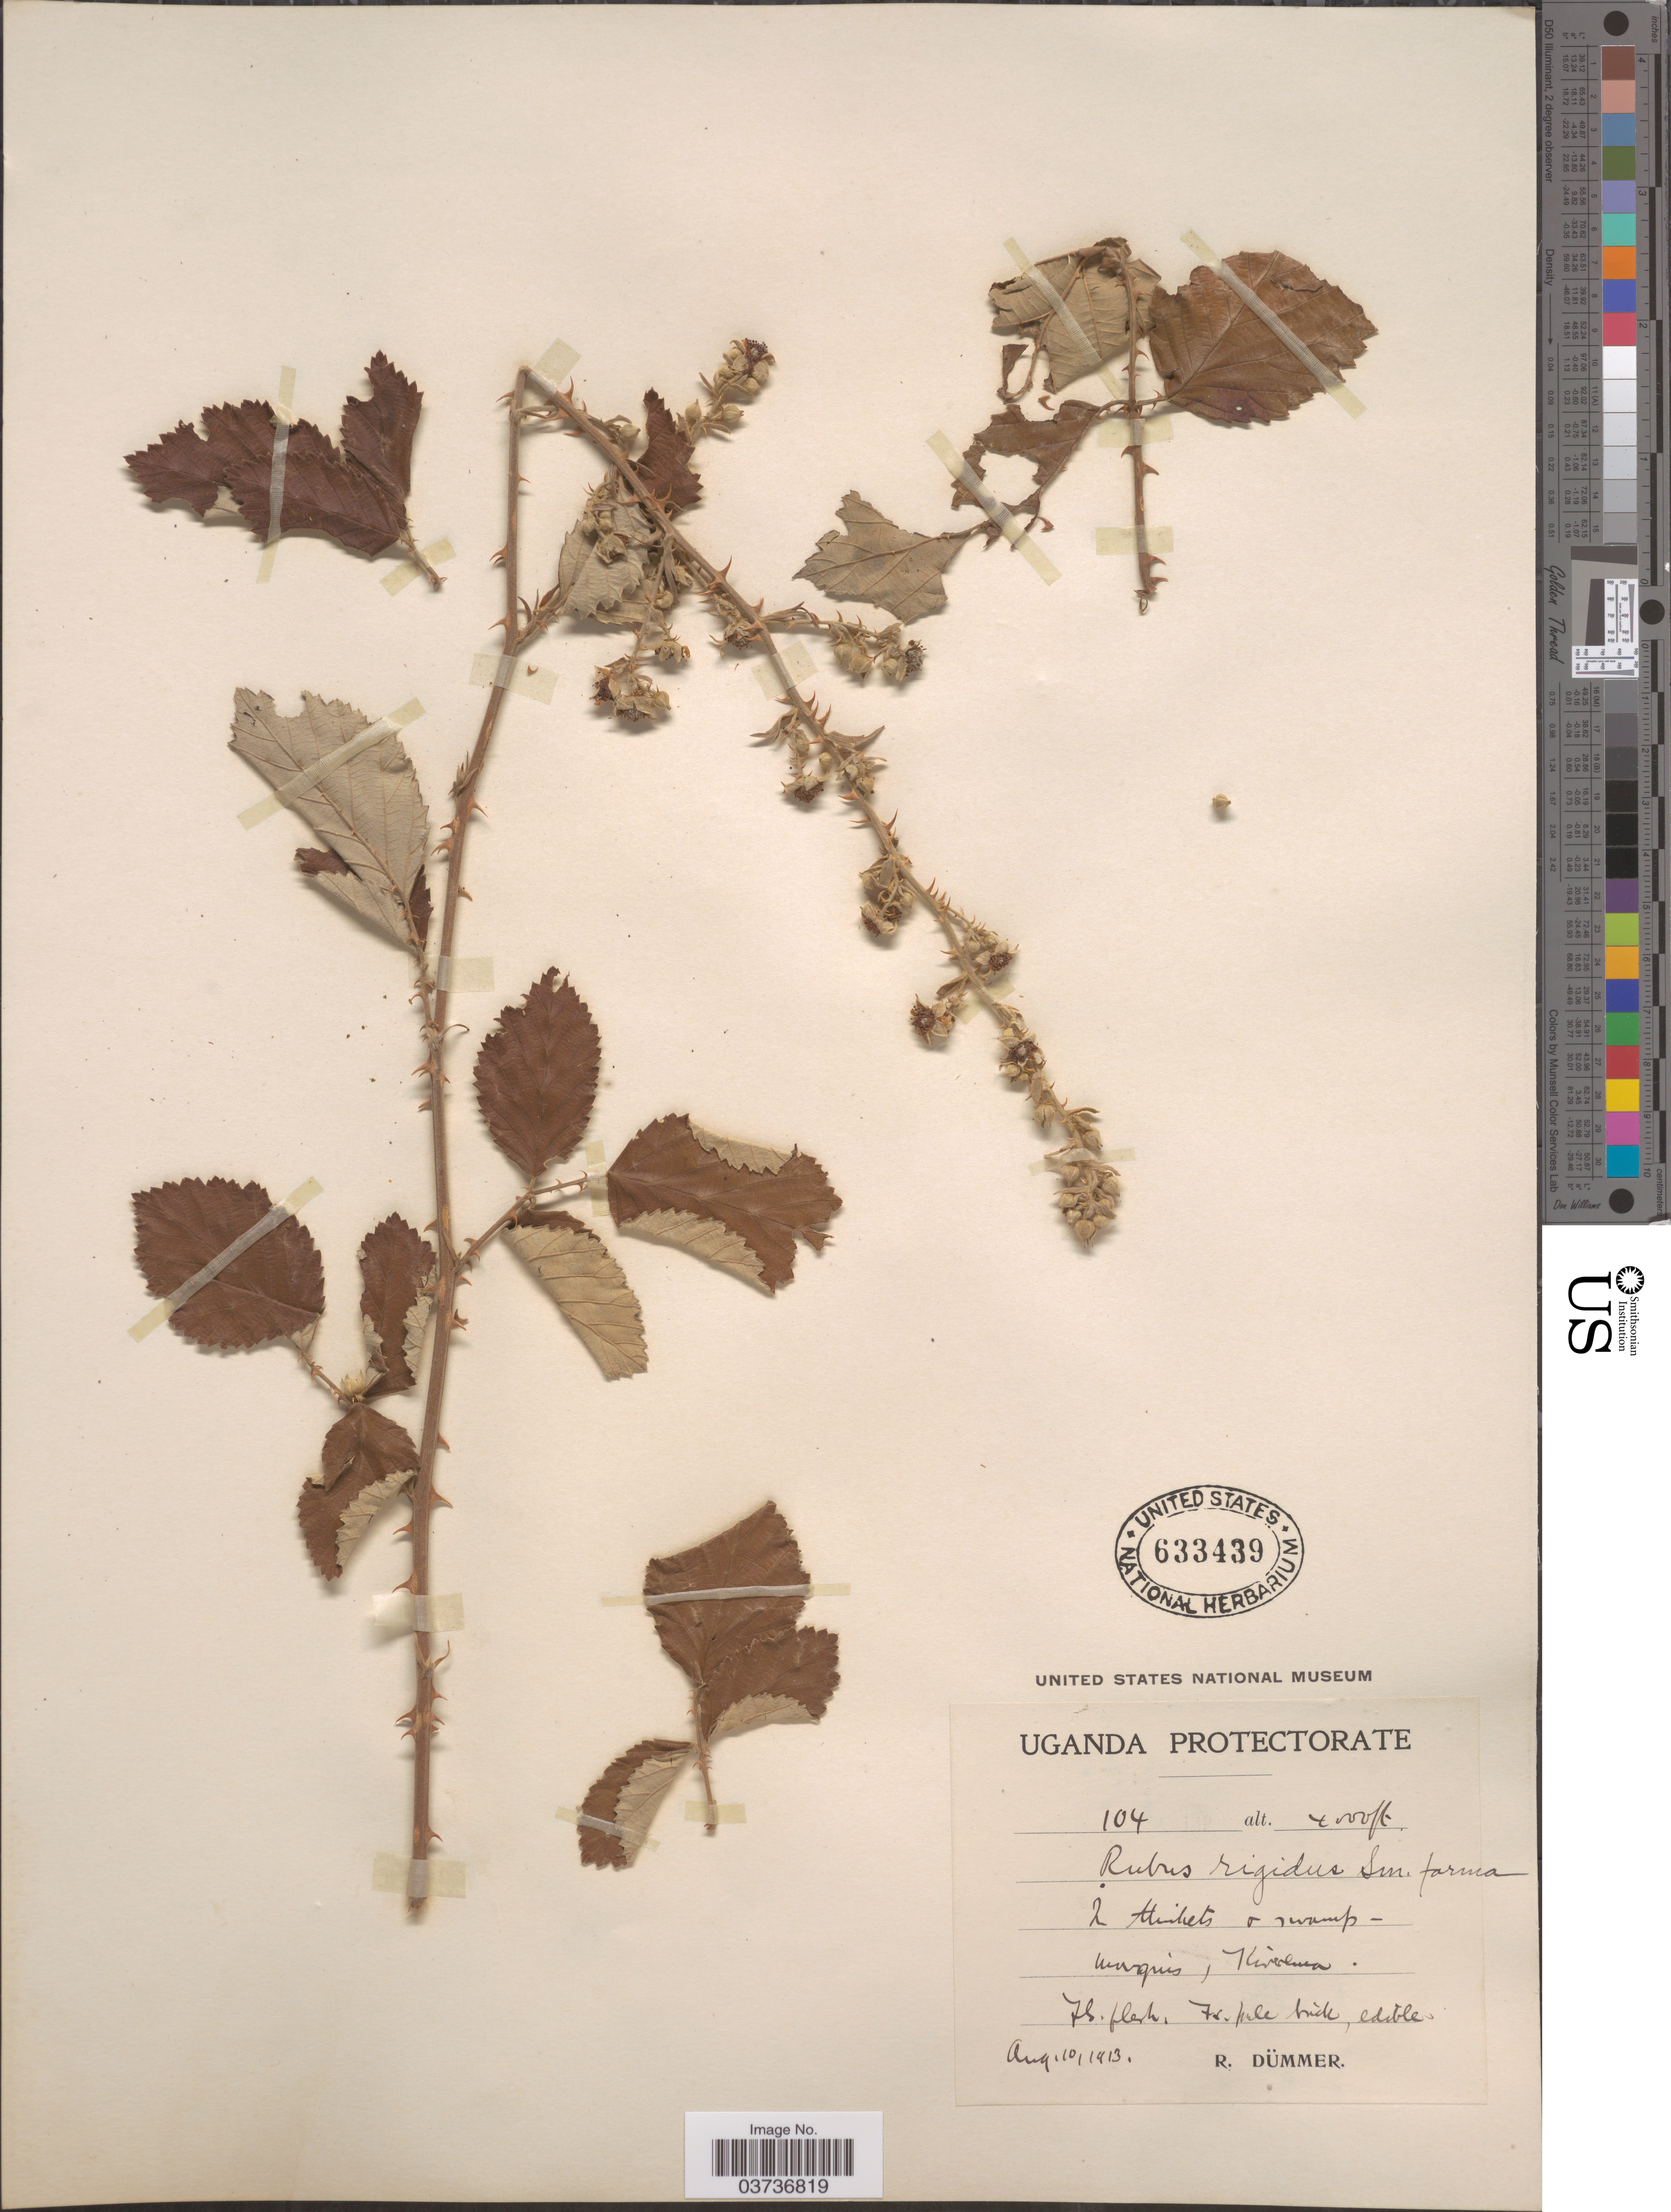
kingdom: Plantae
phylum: Tracheophyta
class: Magnoliopsida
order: Rosales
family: Rosaceae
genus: Rubus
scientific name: Rubus rigidus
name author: Sm.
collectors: R. A. Dümmer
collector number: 104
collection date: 1913-08-10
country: Uganda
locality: Uganda Protectorate. Kirerema.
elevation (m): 1219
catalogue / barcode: US 633439